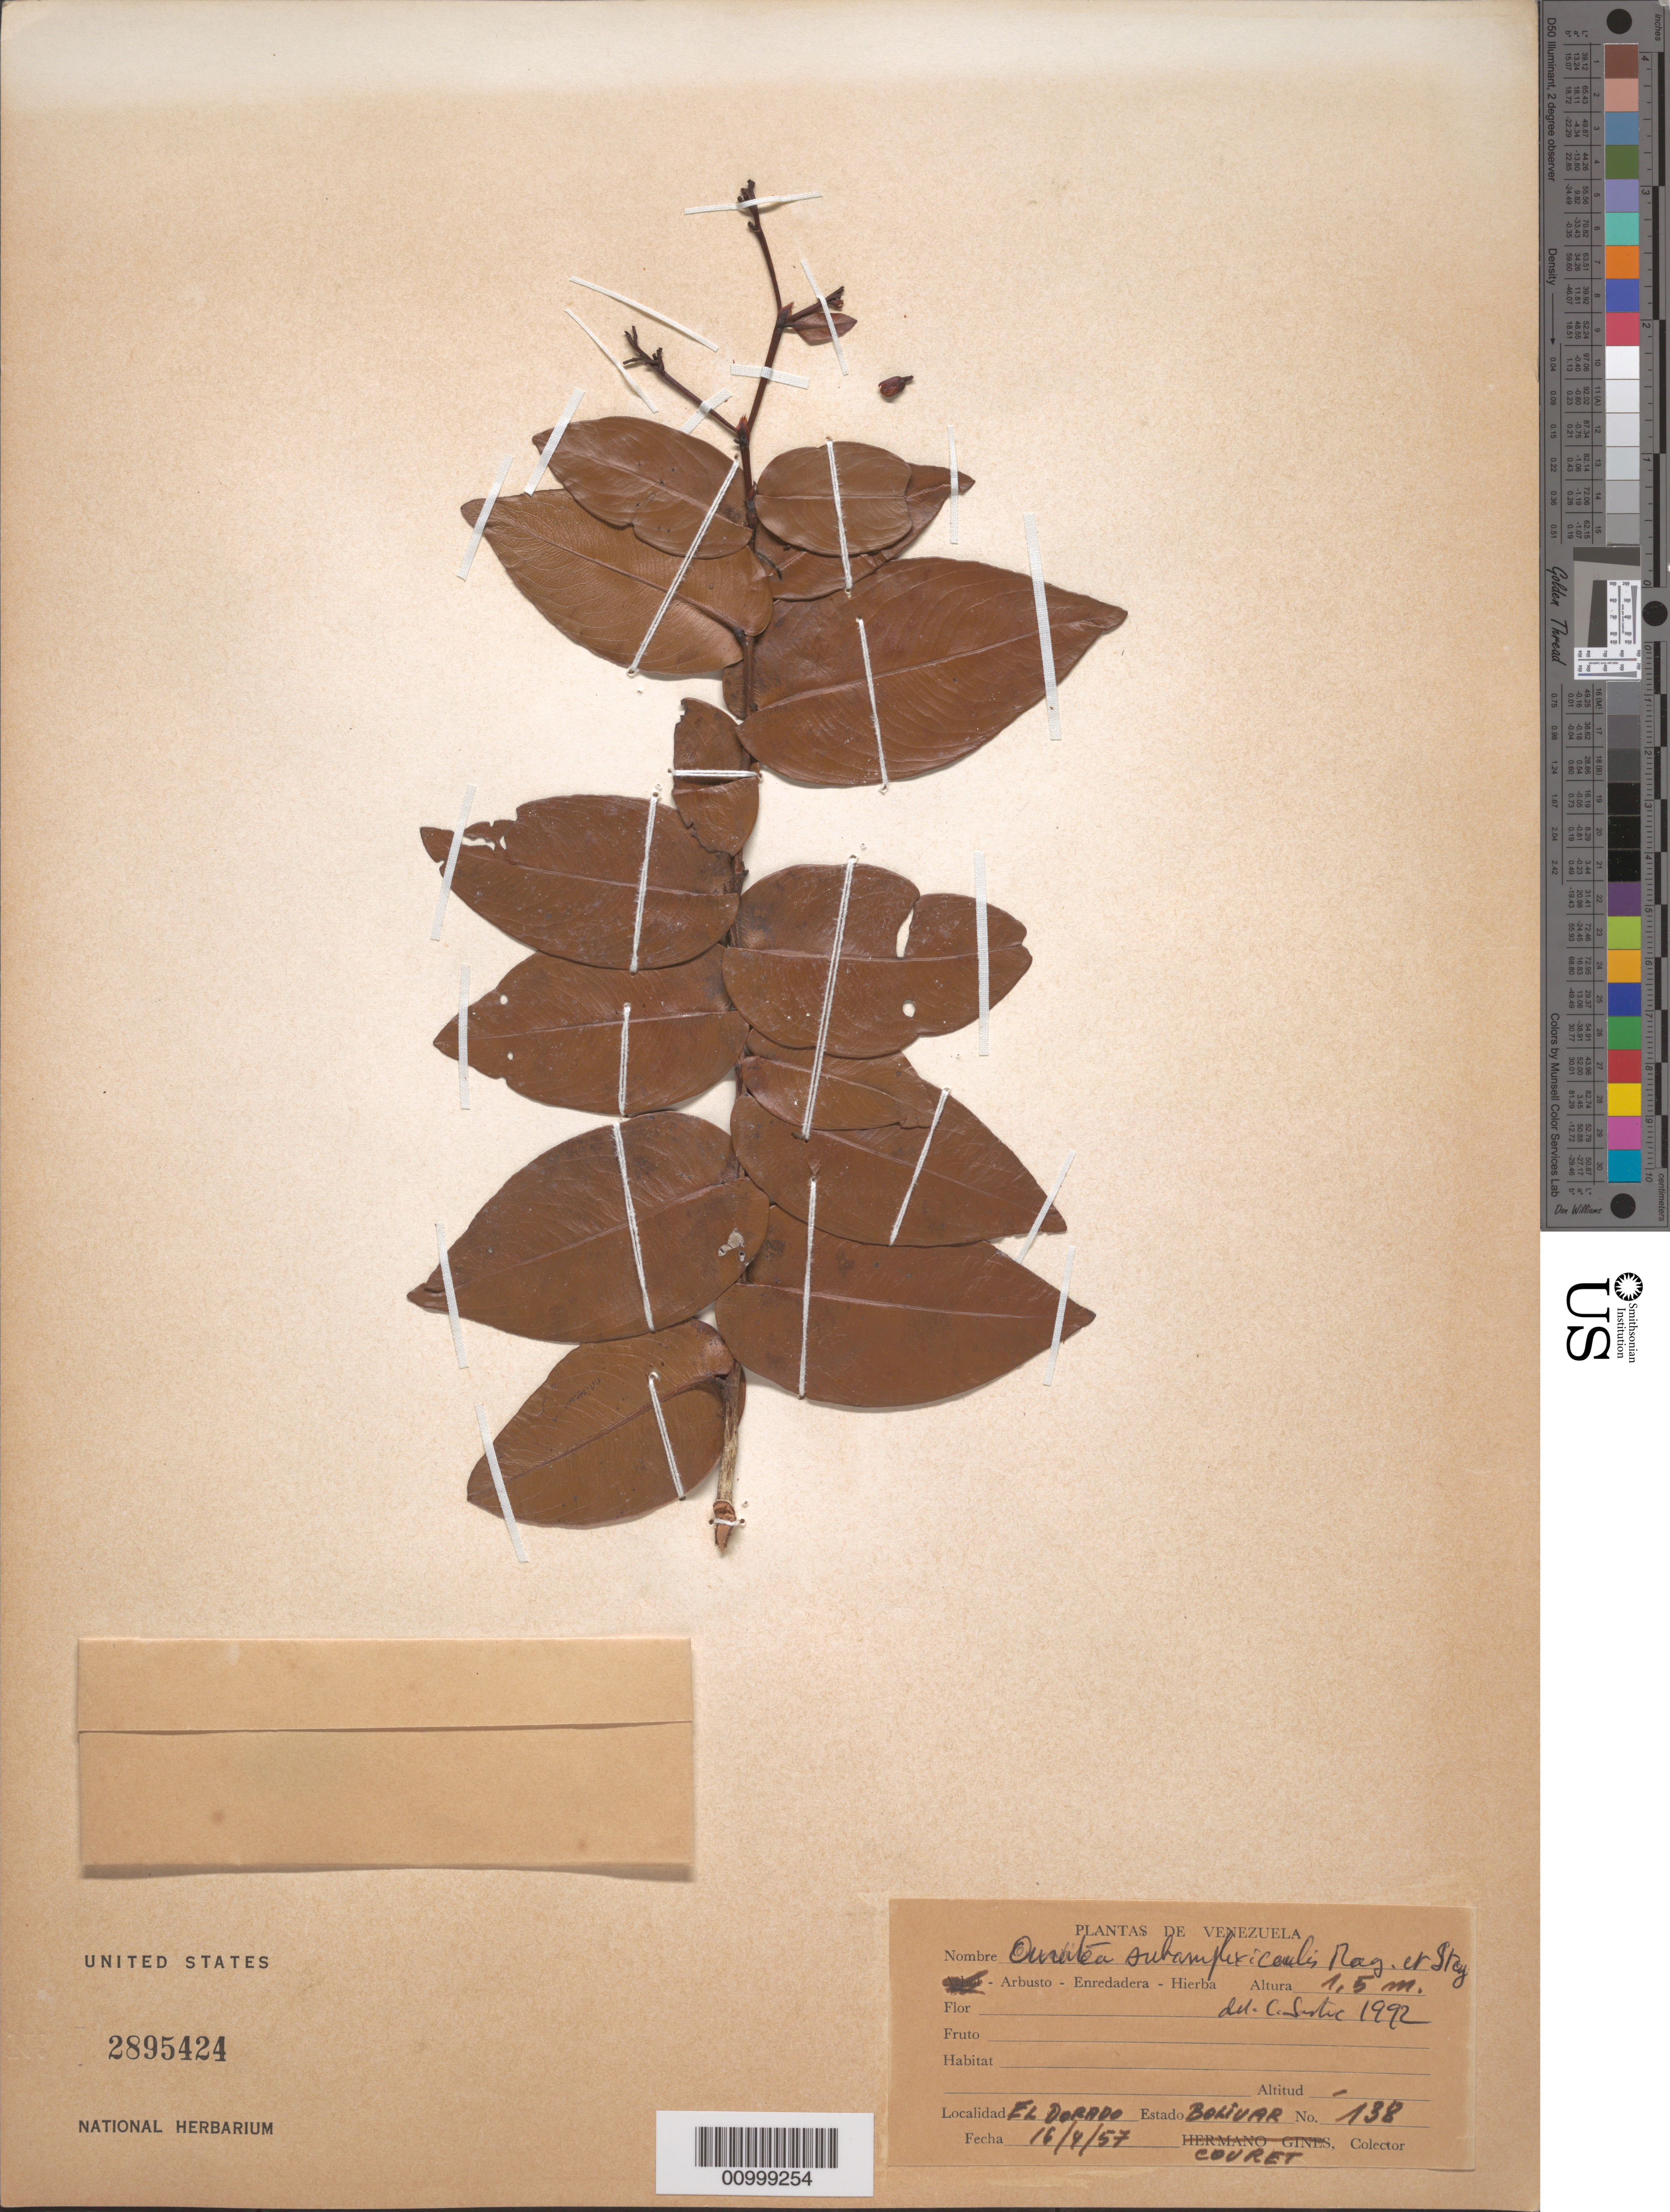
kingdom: Plantae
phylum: Tracheophyta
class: Magnoliopsida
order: Malpighiales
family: Ochnaceae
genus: Ouratea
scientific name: Ouratea subamplexicaulis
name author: Maguire & Steyerm.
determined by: Sastre, C. H. L.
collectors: -. Couret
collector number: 138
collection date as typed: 16-Apr-57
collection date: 1957-04-16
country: Venezuela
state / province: Bolívar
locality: El Dorado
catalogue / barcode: US 2895424